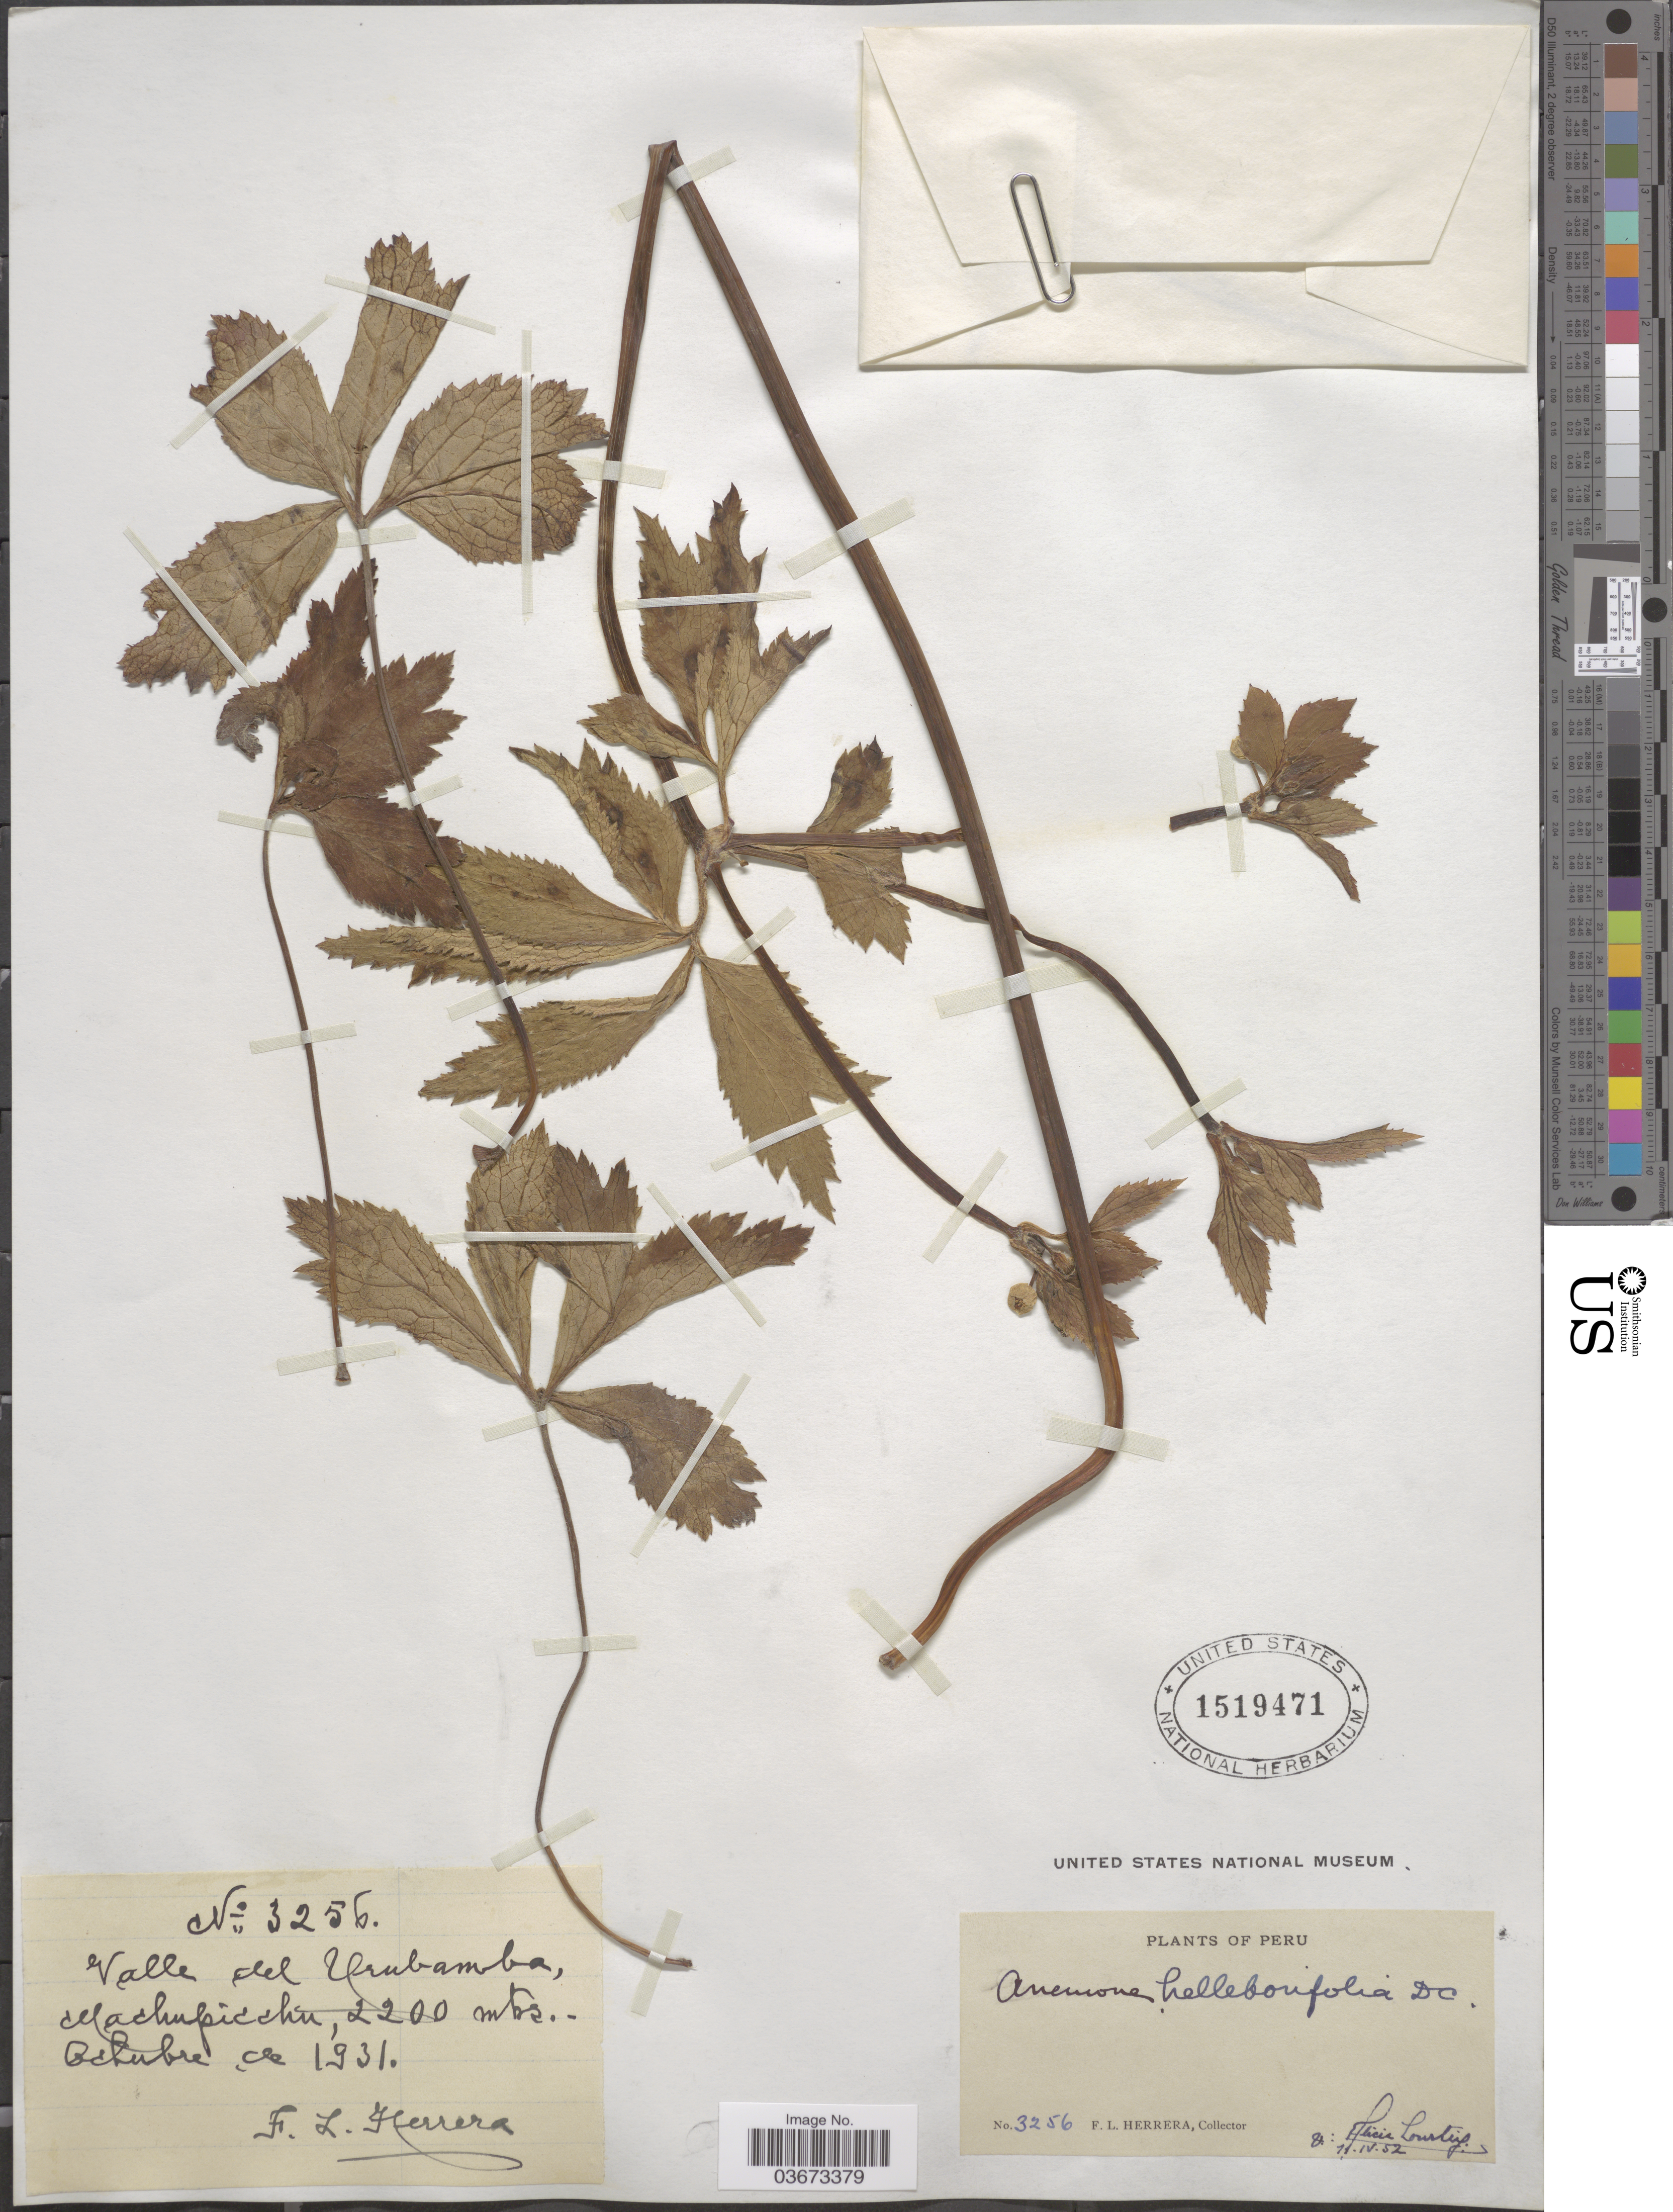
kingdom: Plantae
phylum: Tracheophyta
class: Magnoliopsida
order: Ranunculales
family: Ranunculaceae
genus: Anemone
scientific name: Anemone helleborifolia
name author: DC.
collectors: F. L. Herrera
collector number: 3256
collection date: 1931-10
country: Peru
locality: Valle del Urubamba, Machupicchu.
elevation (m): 2200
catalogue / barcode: US 1519471